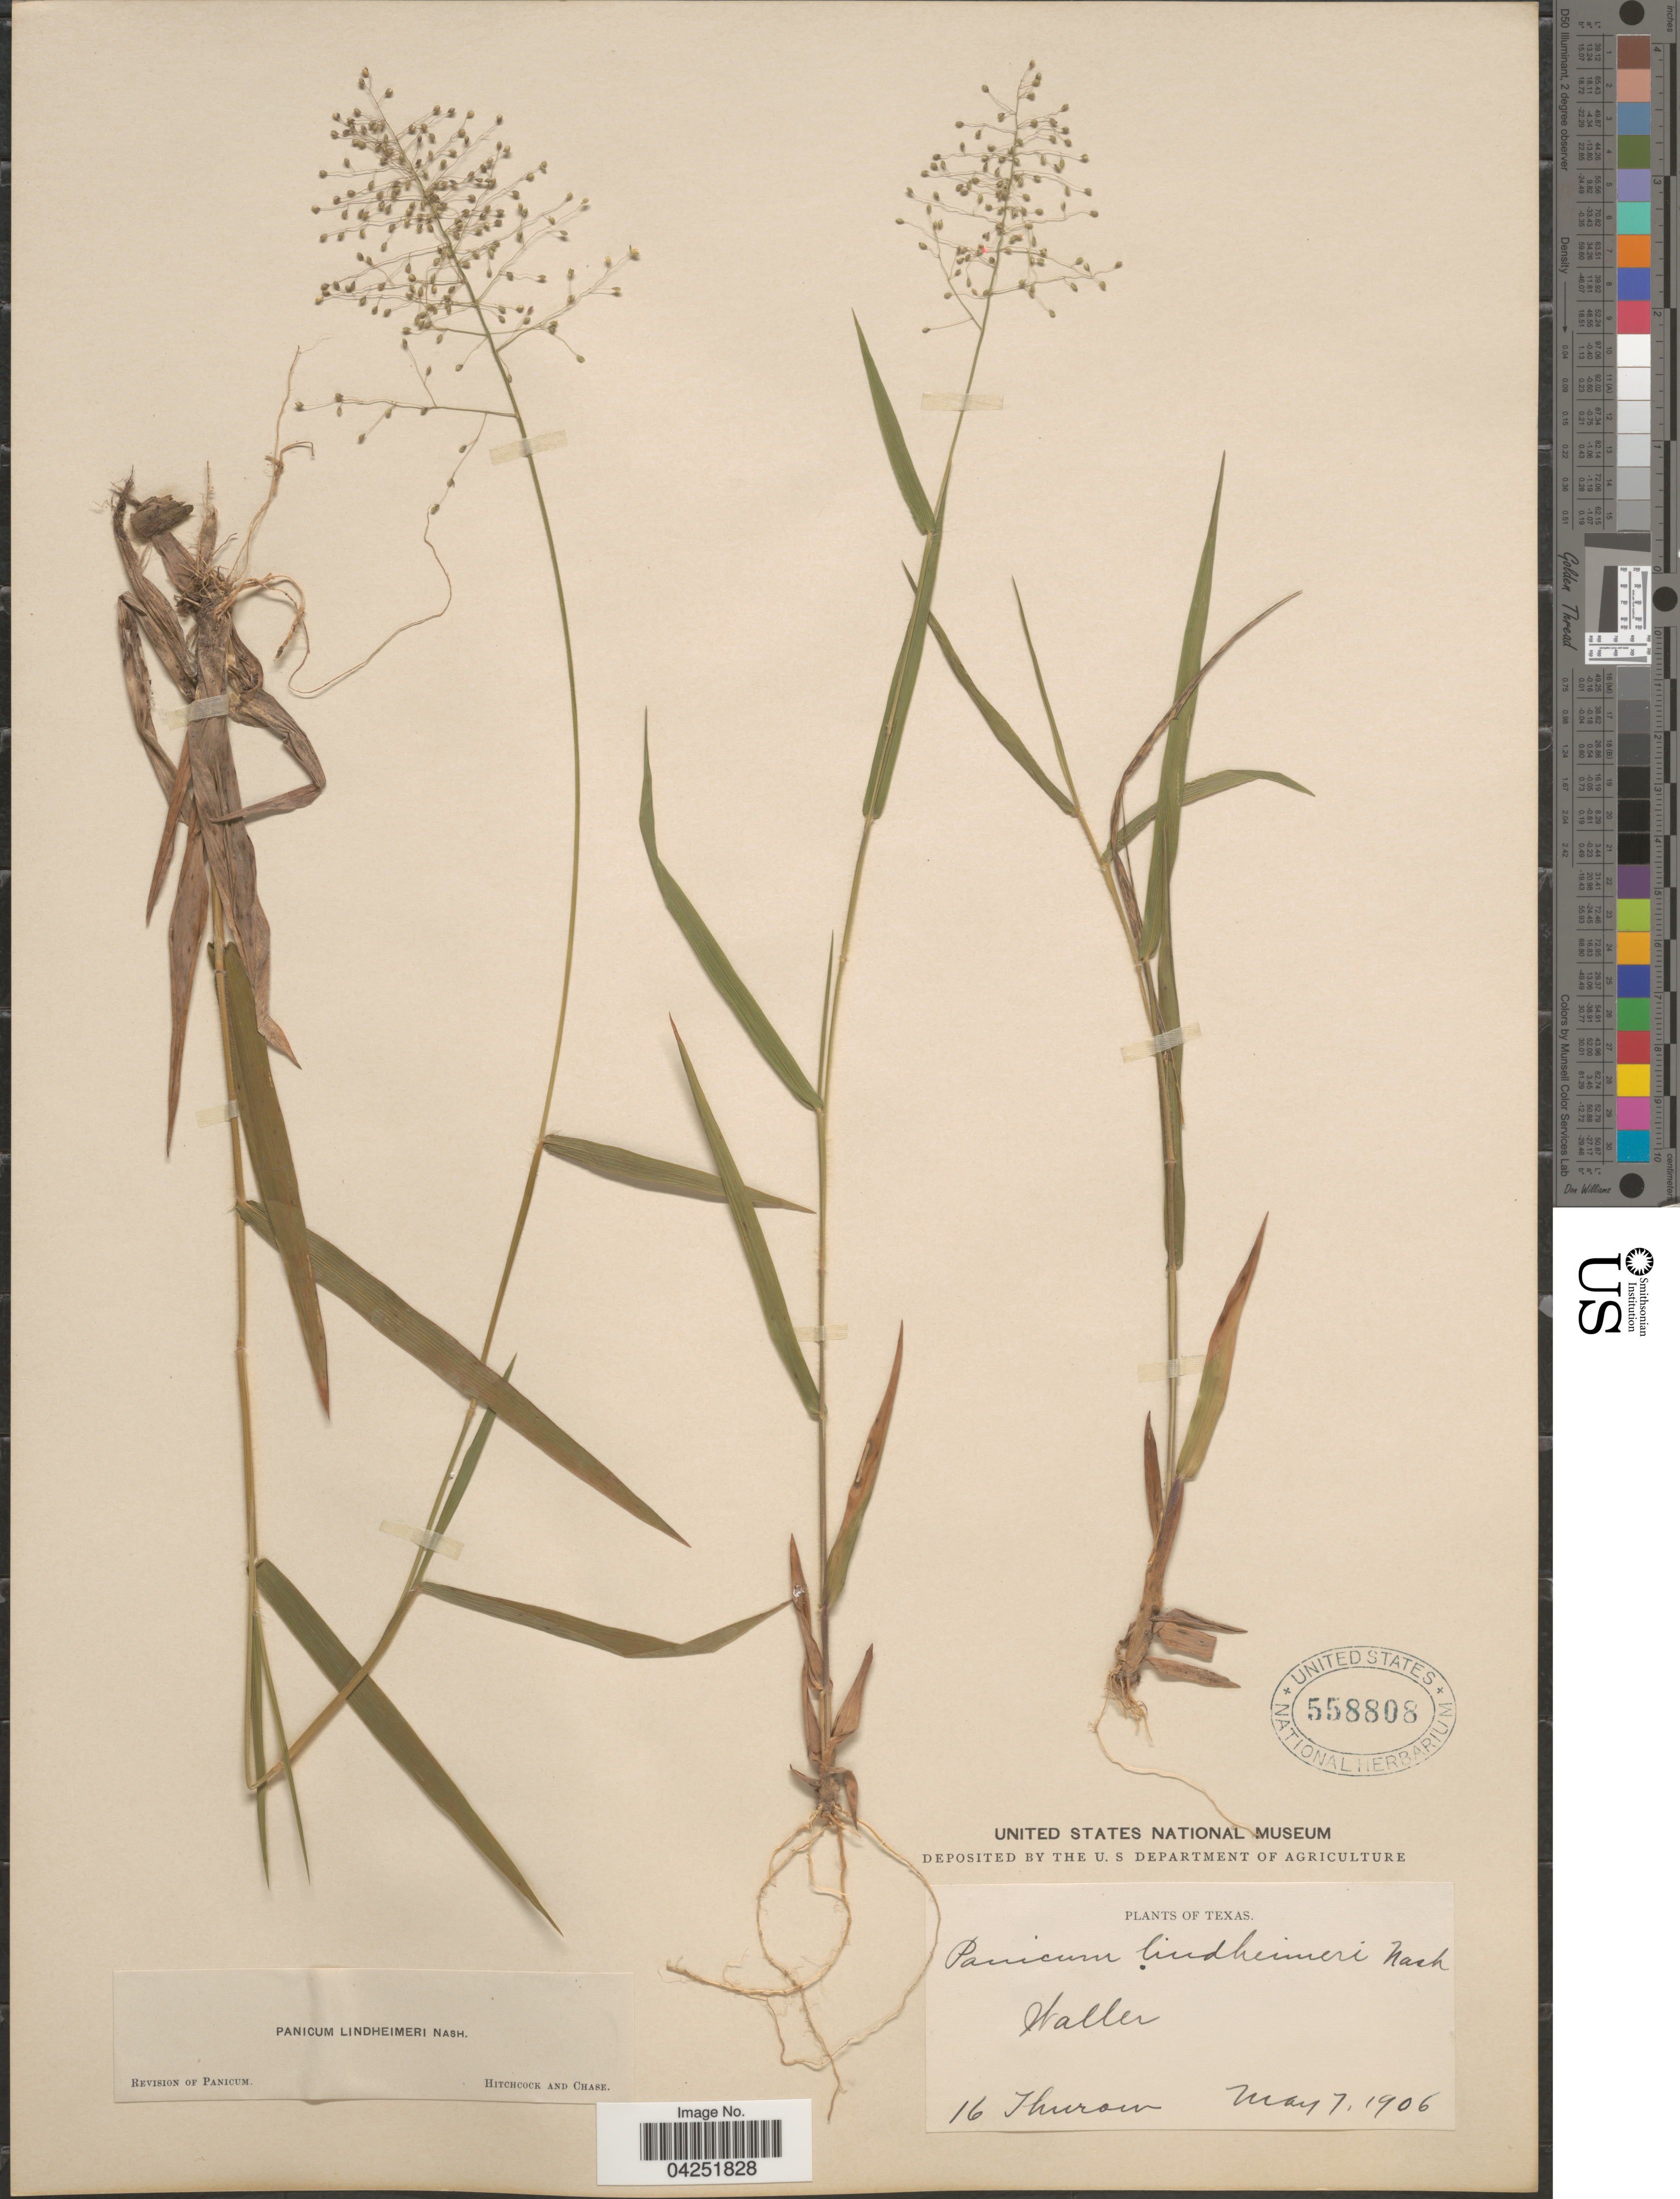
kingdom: Plantae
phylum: Tracheophyta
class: Liliopsida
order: Poales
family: Poaceae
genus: Dichanthelium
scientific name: Dichanthelium acuminatum var. lindheimeri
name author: (Nash) Gould & C.A. Clark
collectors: Thurow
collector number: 16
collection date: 1906-05-07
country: United States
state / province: Texas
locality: Waller.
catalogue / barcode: US 558808